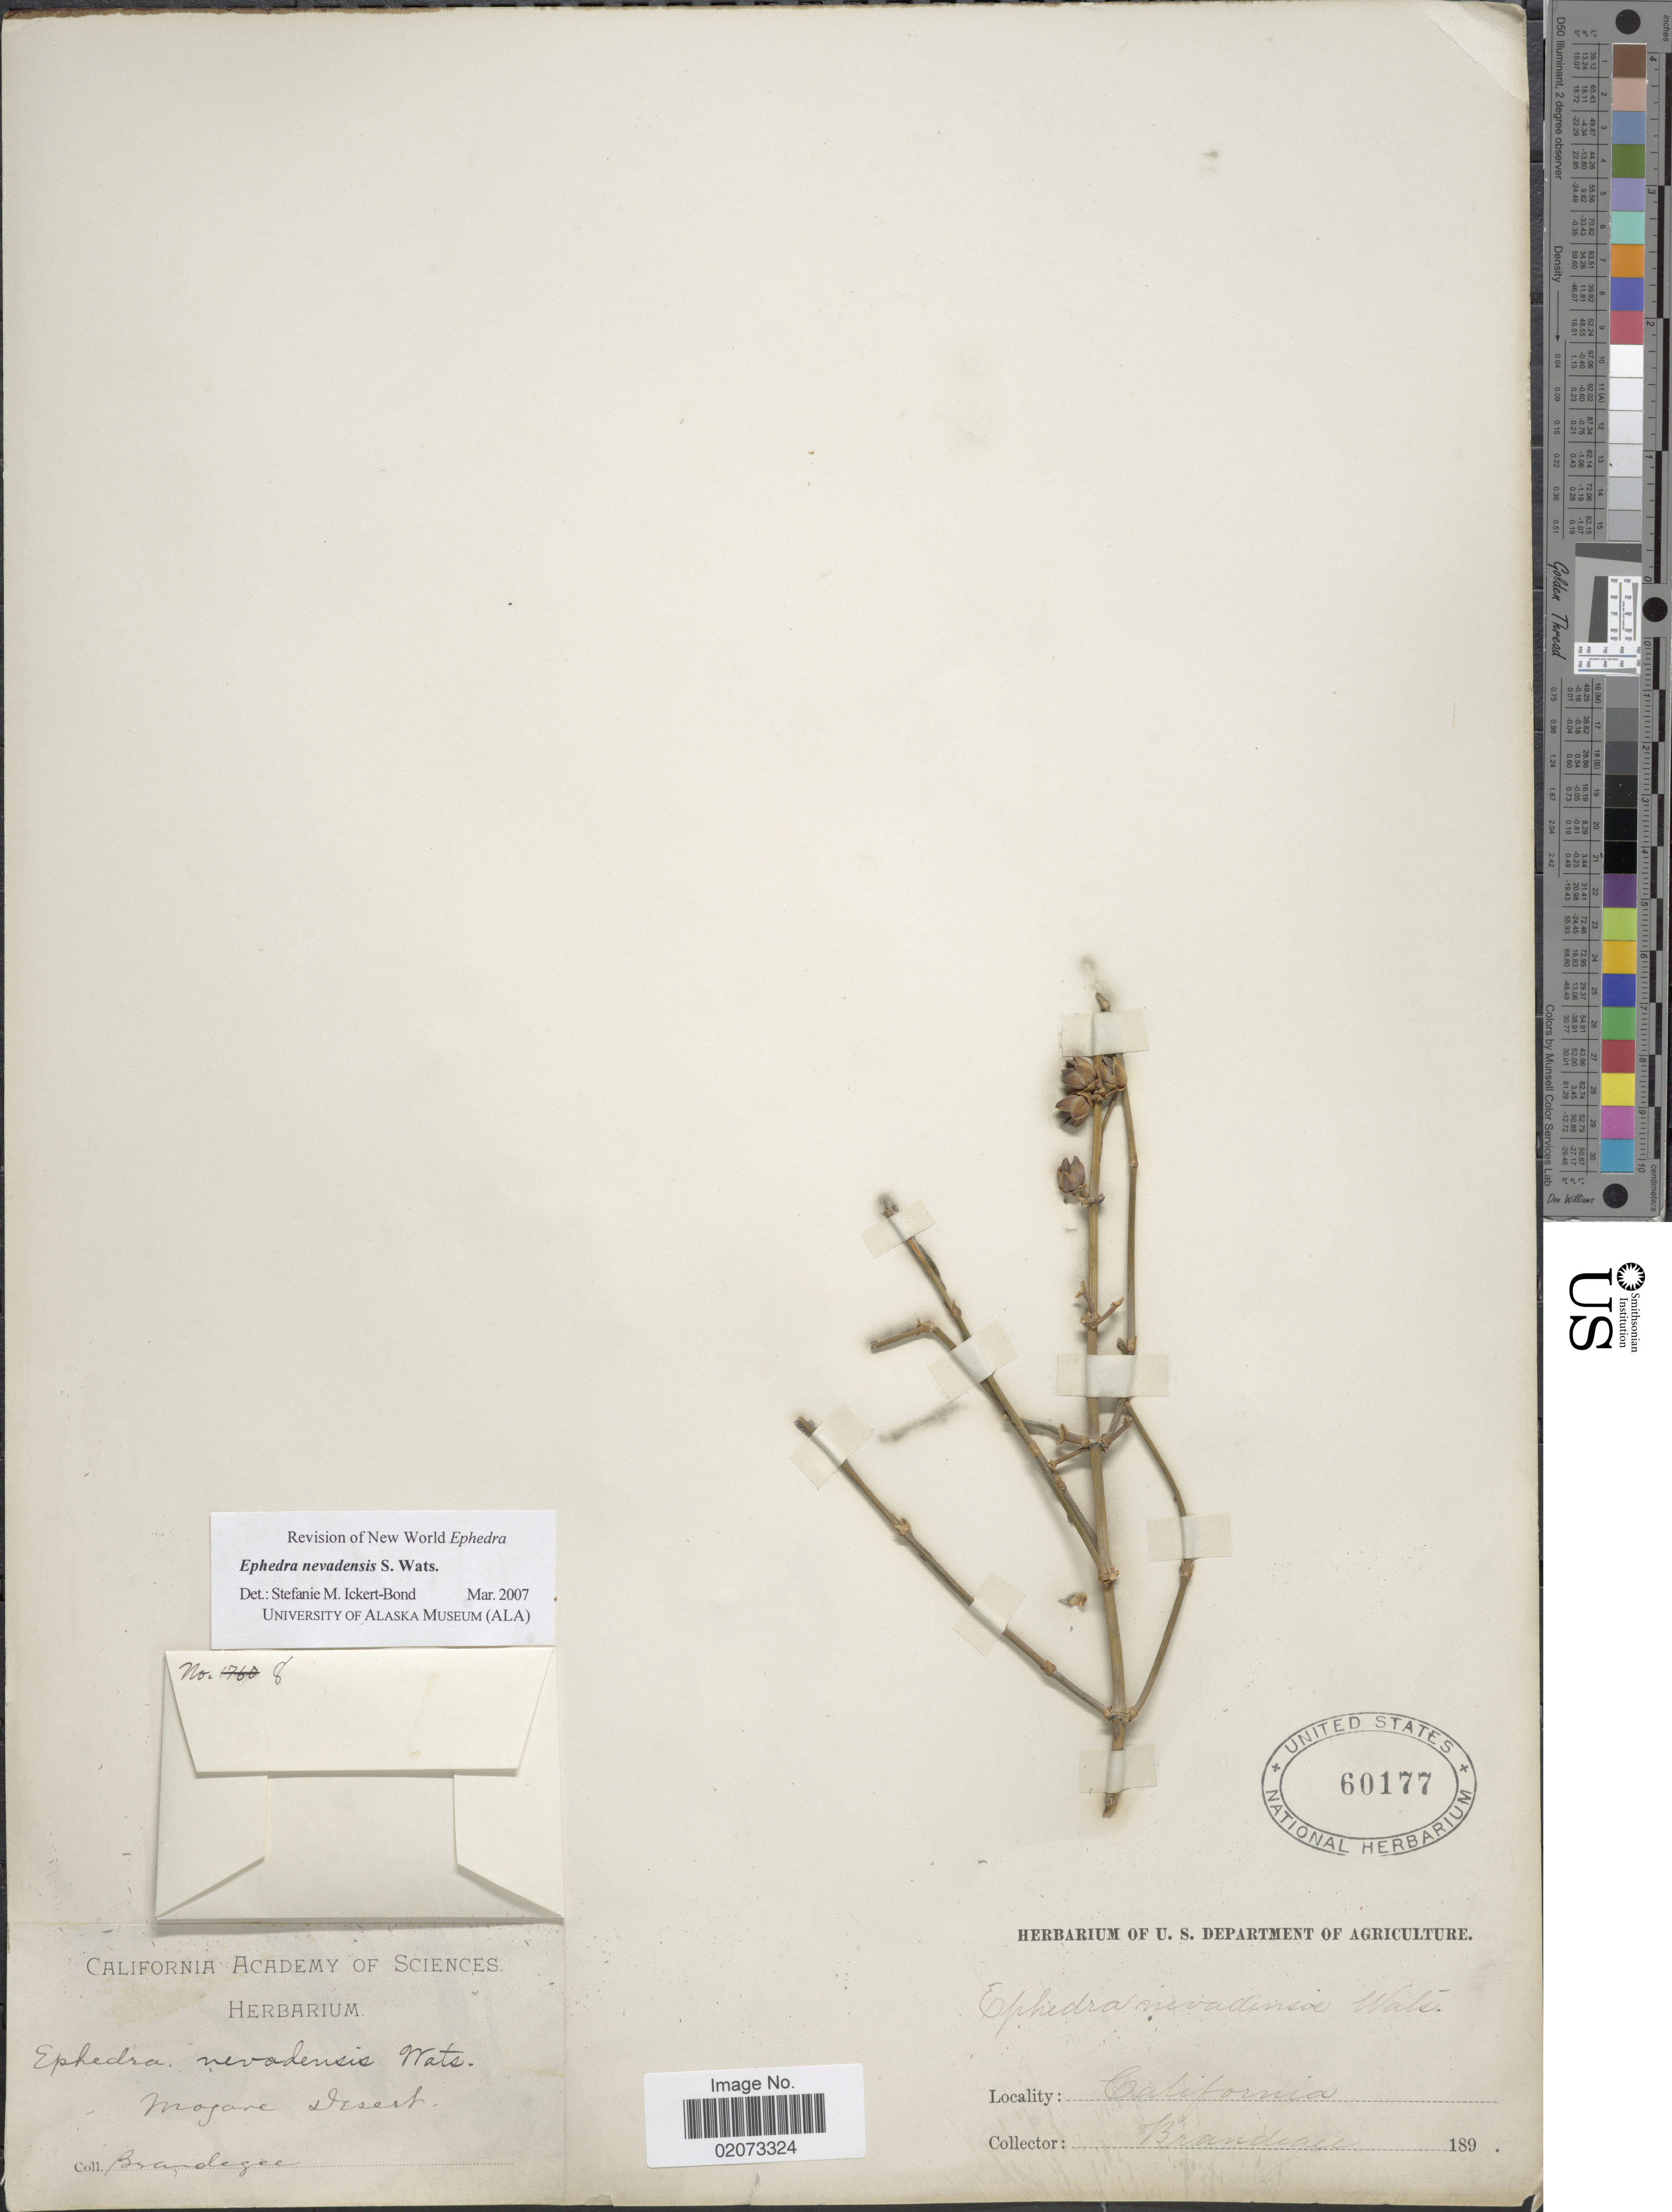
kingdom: Plantae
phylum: Tracheophyta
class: Gnetopsida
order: Ephedrales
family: Ephedraceae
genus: Ephedra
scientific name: Ephedra nevadensis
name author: S. Watson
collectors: -- Brandegee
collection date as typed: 189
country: United States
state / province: California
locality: Mojare Desert. California.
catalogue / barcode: US 60177